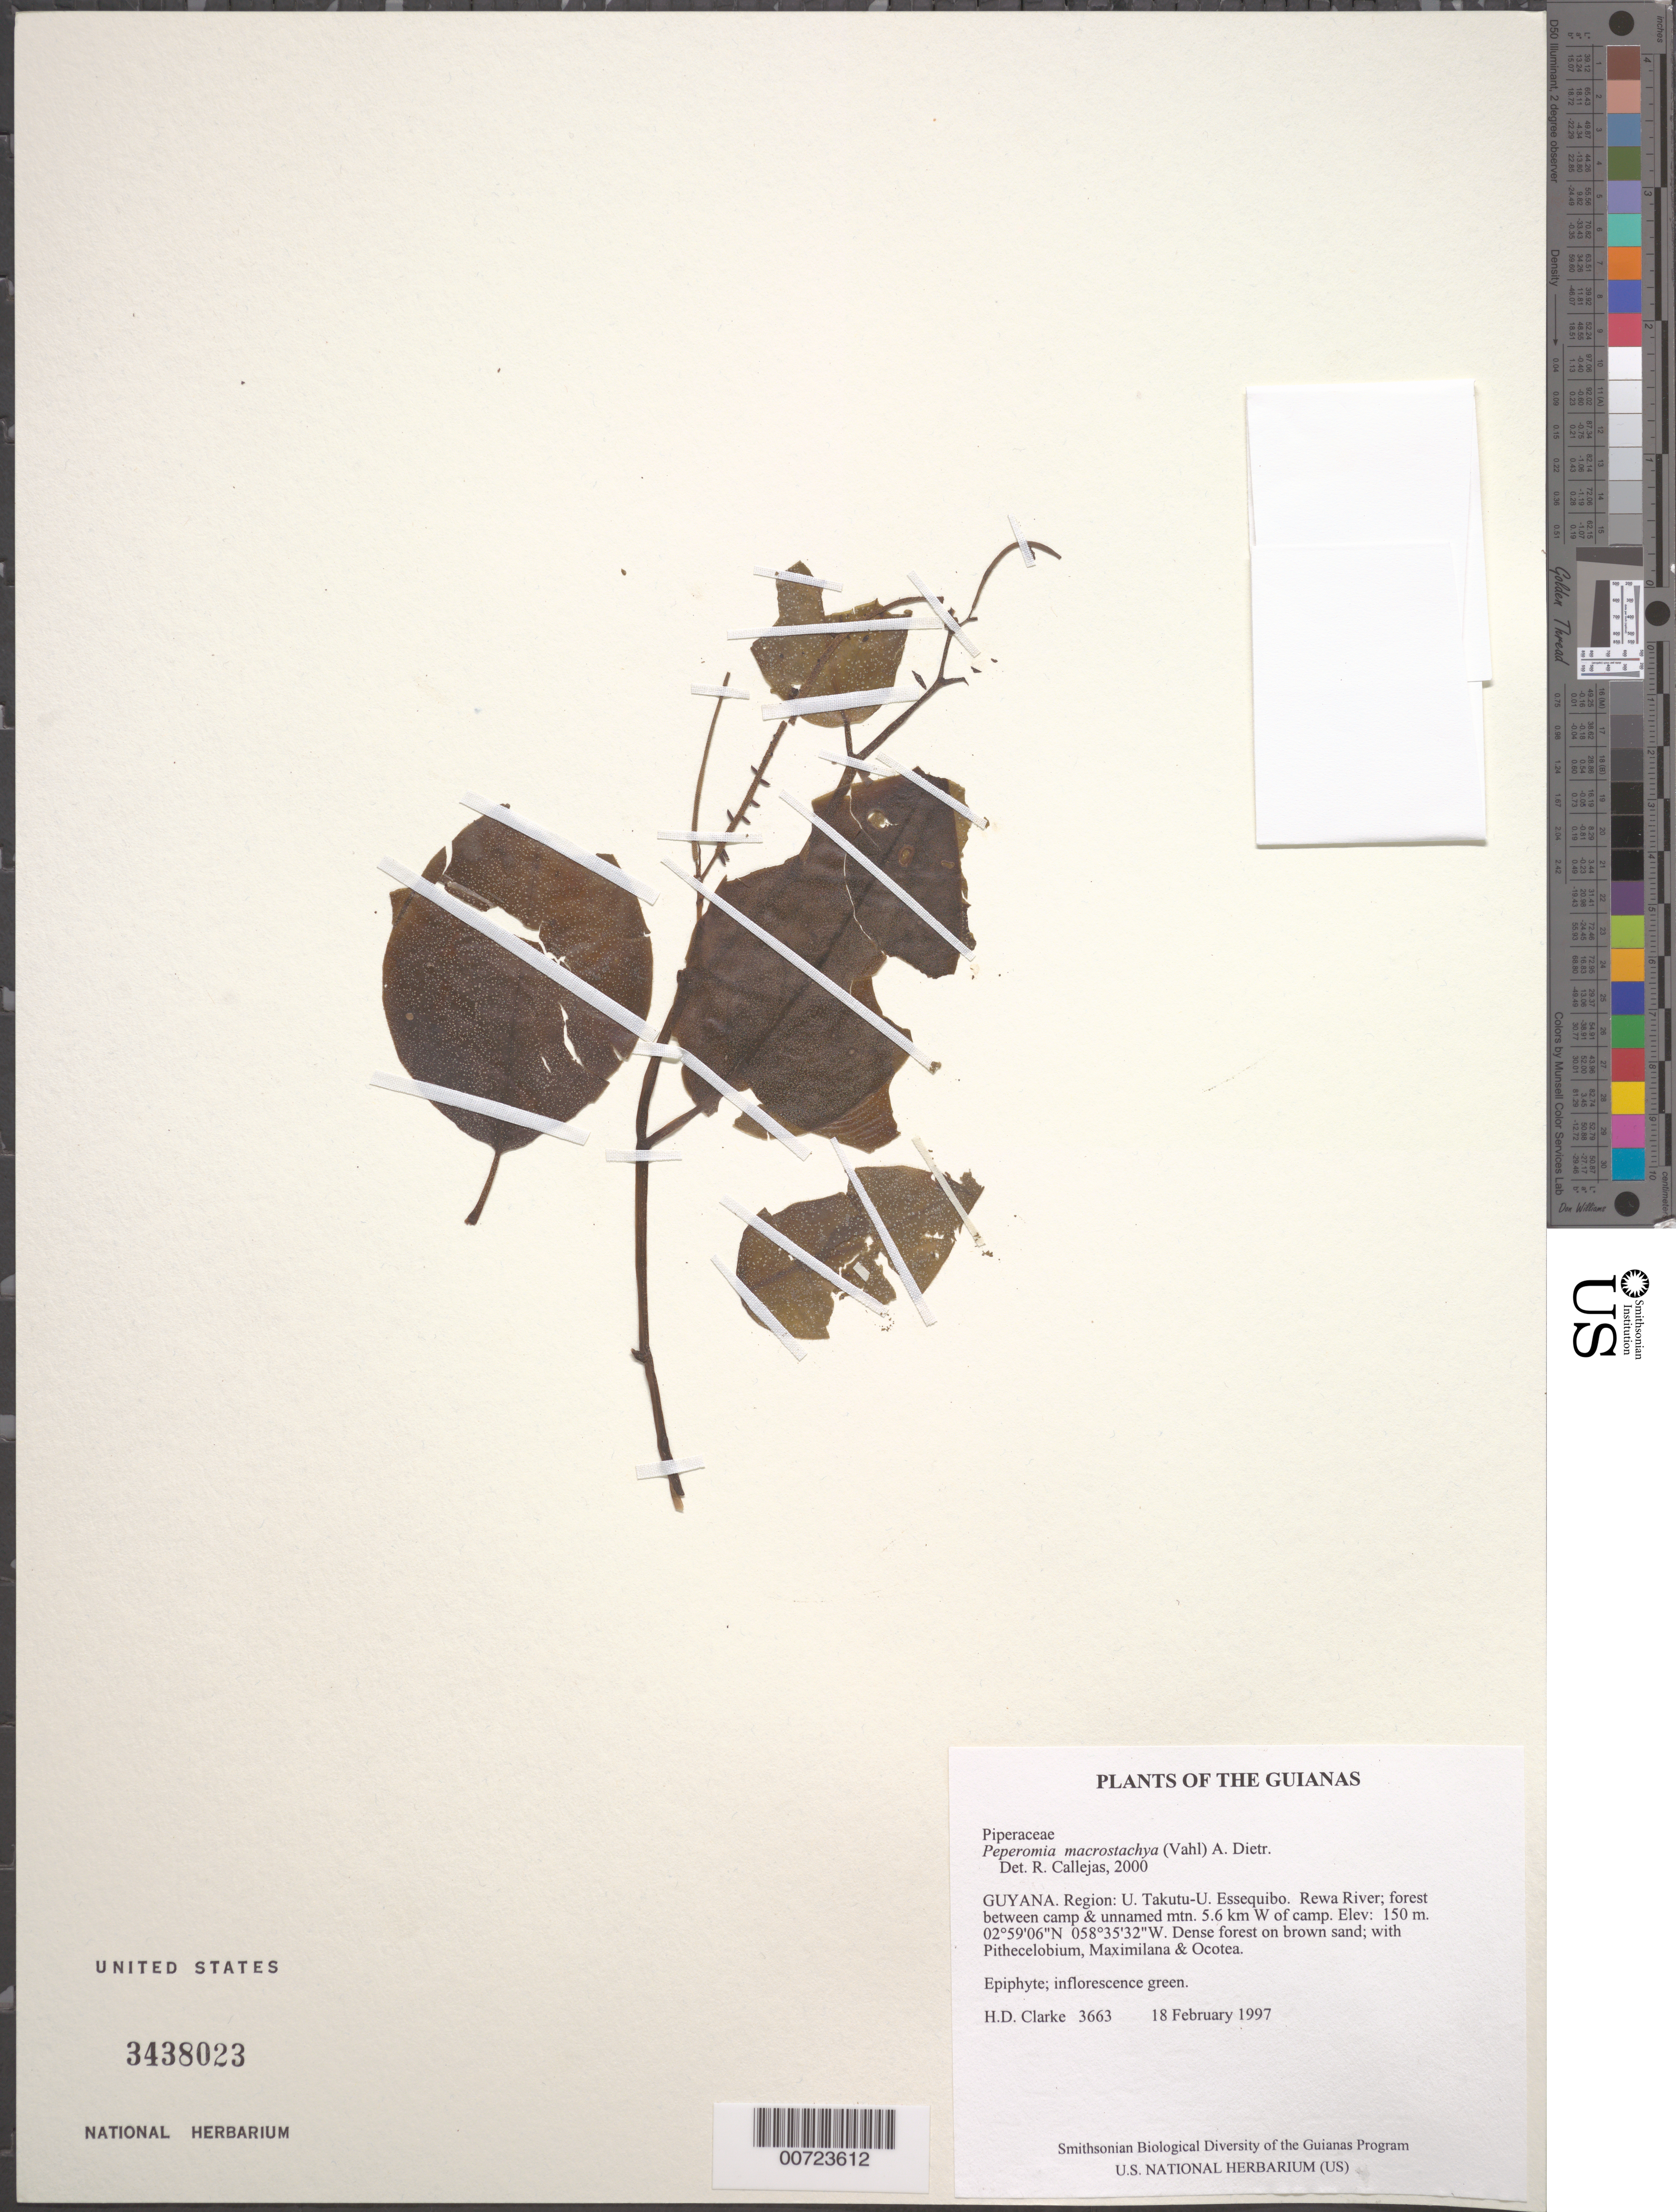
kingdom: Plantae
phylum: Tracheophyta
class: Magnoliopsida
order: Piperales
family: Piperaceae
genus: Peperomia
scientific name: Peperomia macrostachya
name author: (Vahl) A. Dietr.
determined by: Görts-van Rijn, A. R. A.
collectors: H. D. Clarke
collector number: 3663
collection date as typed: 18 February 1997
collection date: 1997-02-18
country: Guyana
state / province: U. Takutu-U. Essequibo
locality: Rewa River; forest between camp & unnamed mtn. 5.6 km W of camp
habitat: Dense forest on brown sand; with Pithecelobium, Maximilana & Ocotea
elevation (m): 150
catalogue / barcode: US 3438023